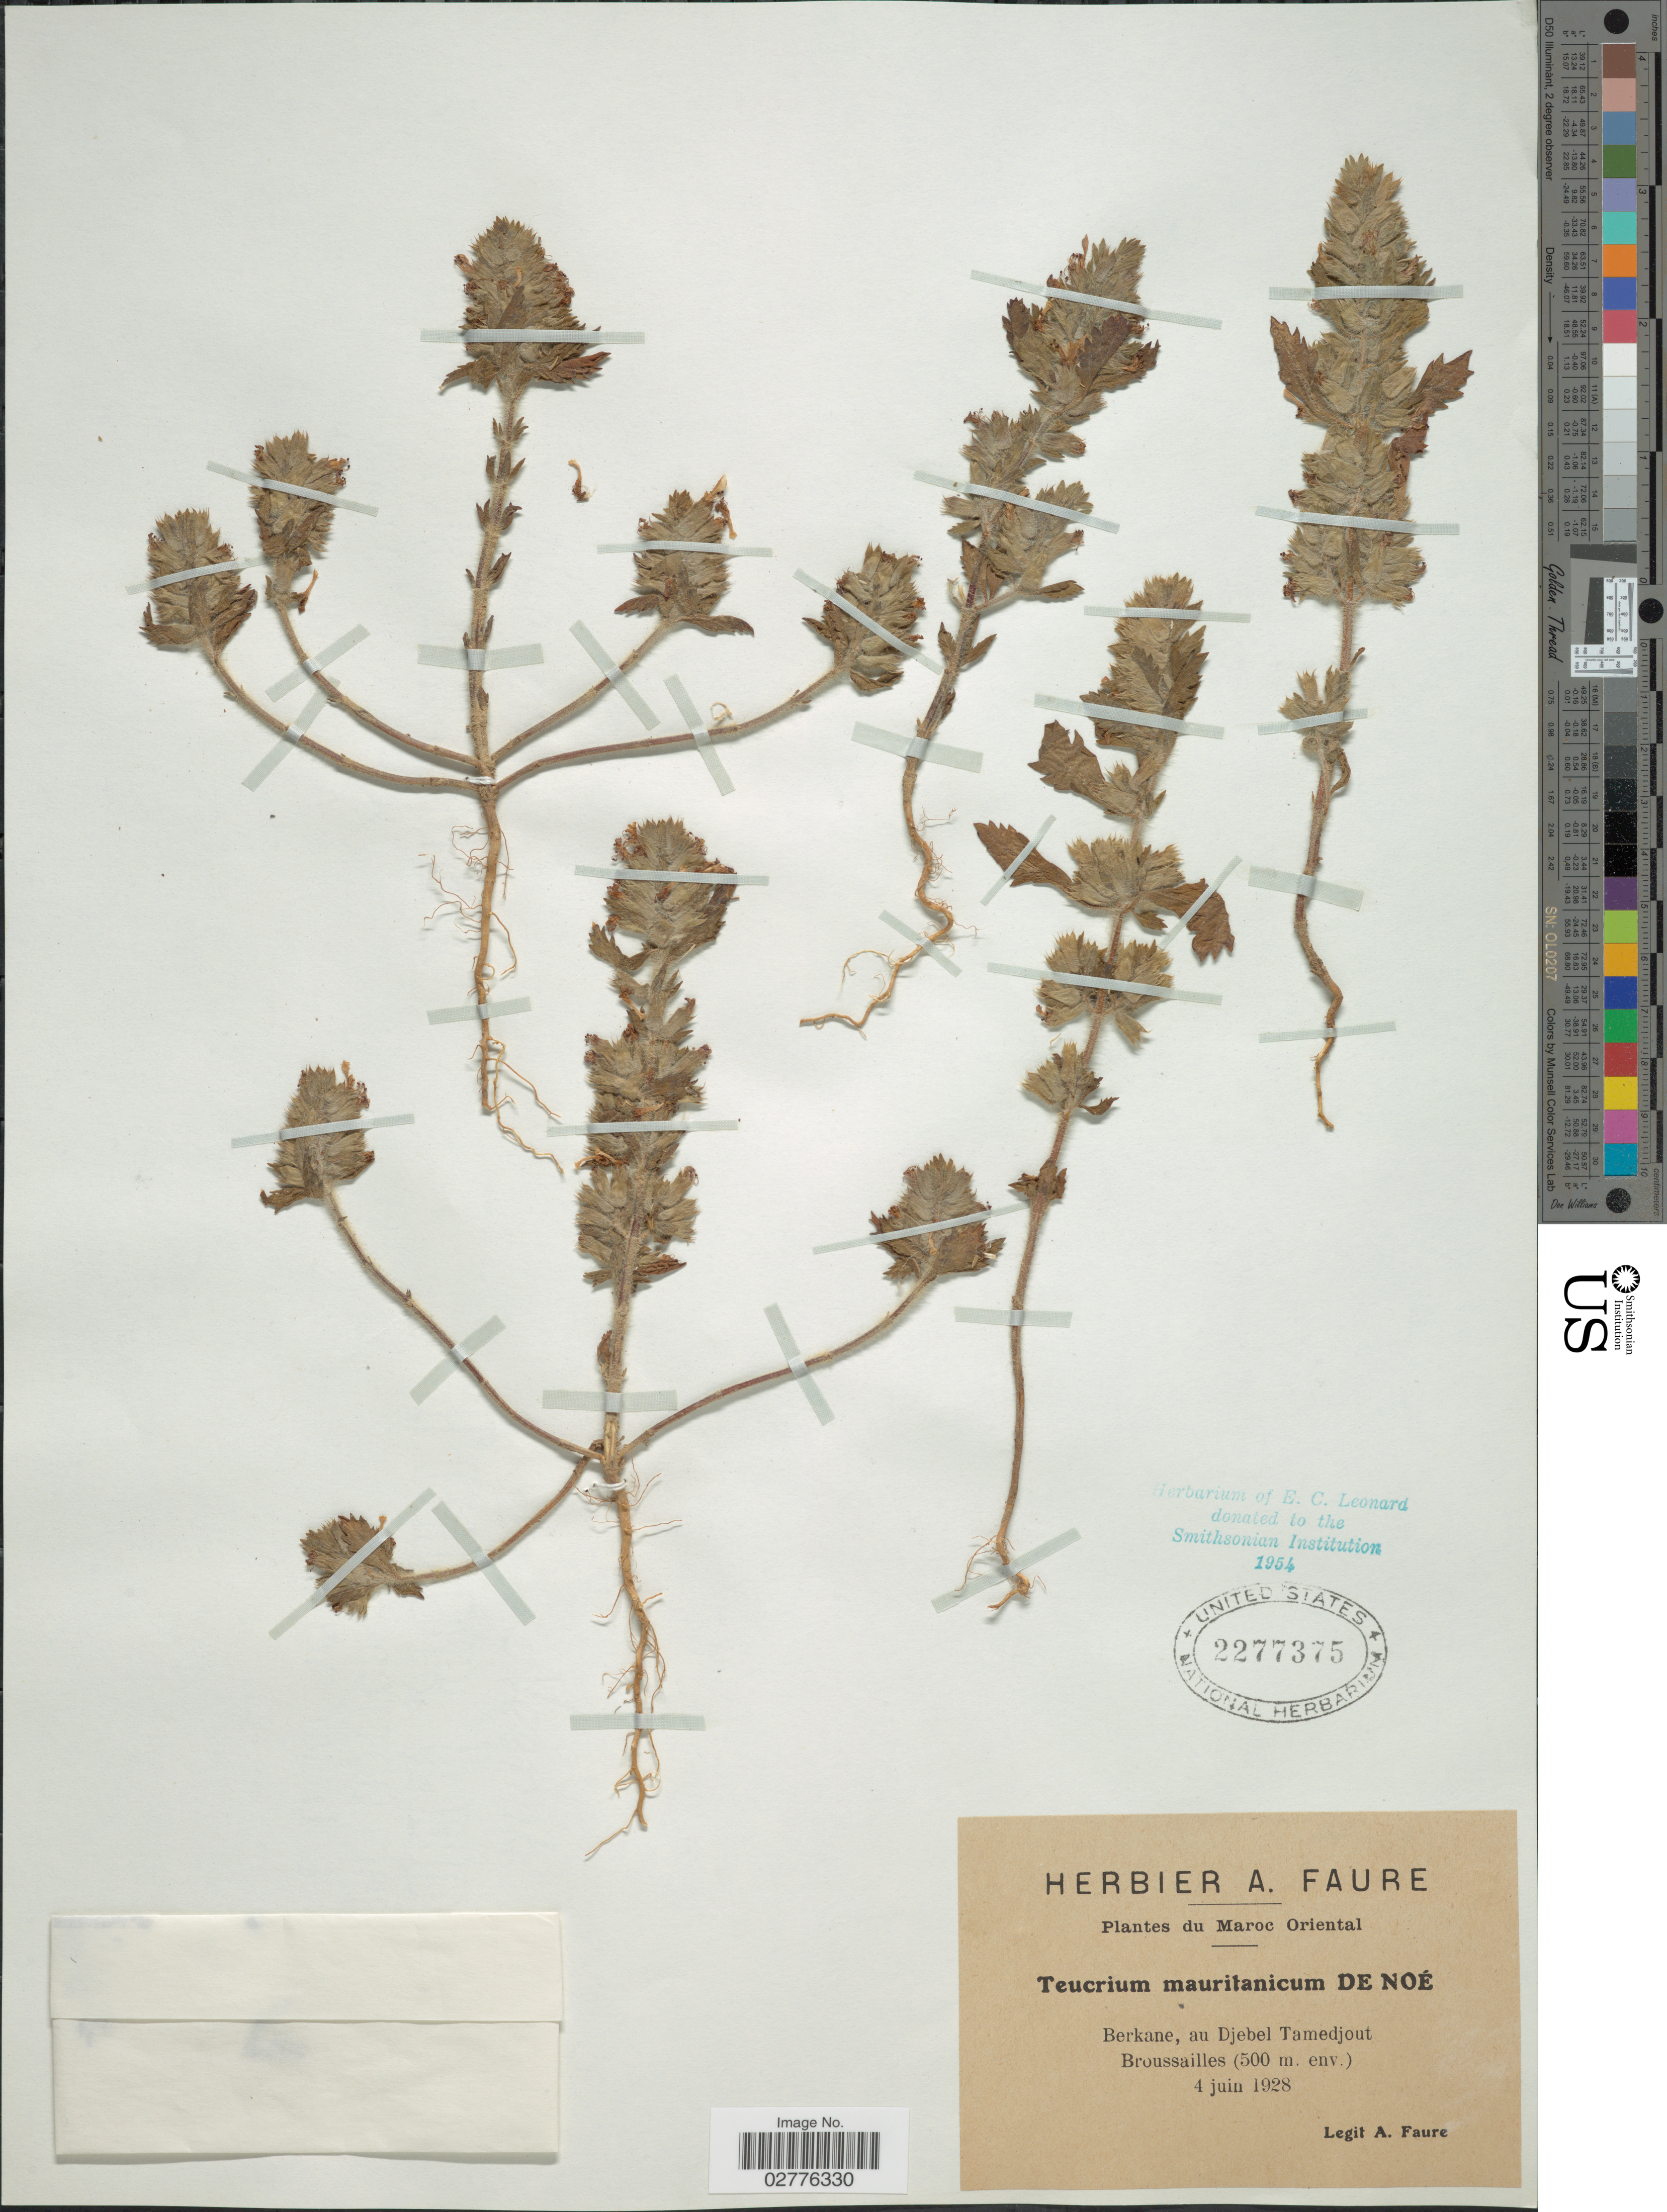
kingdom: Plantae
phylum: Tracheophyta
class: Magnoliopsida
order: Lamiales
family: Lamiaceae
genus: Teucrium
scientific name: Teucrium mauritanicum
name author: Noë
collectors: A. Faure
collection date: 1928-06-04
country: Morocco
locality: Maroc Oriental, Berkane, au Djebel Tamedjout.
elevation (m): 500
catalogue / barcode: US 2277375